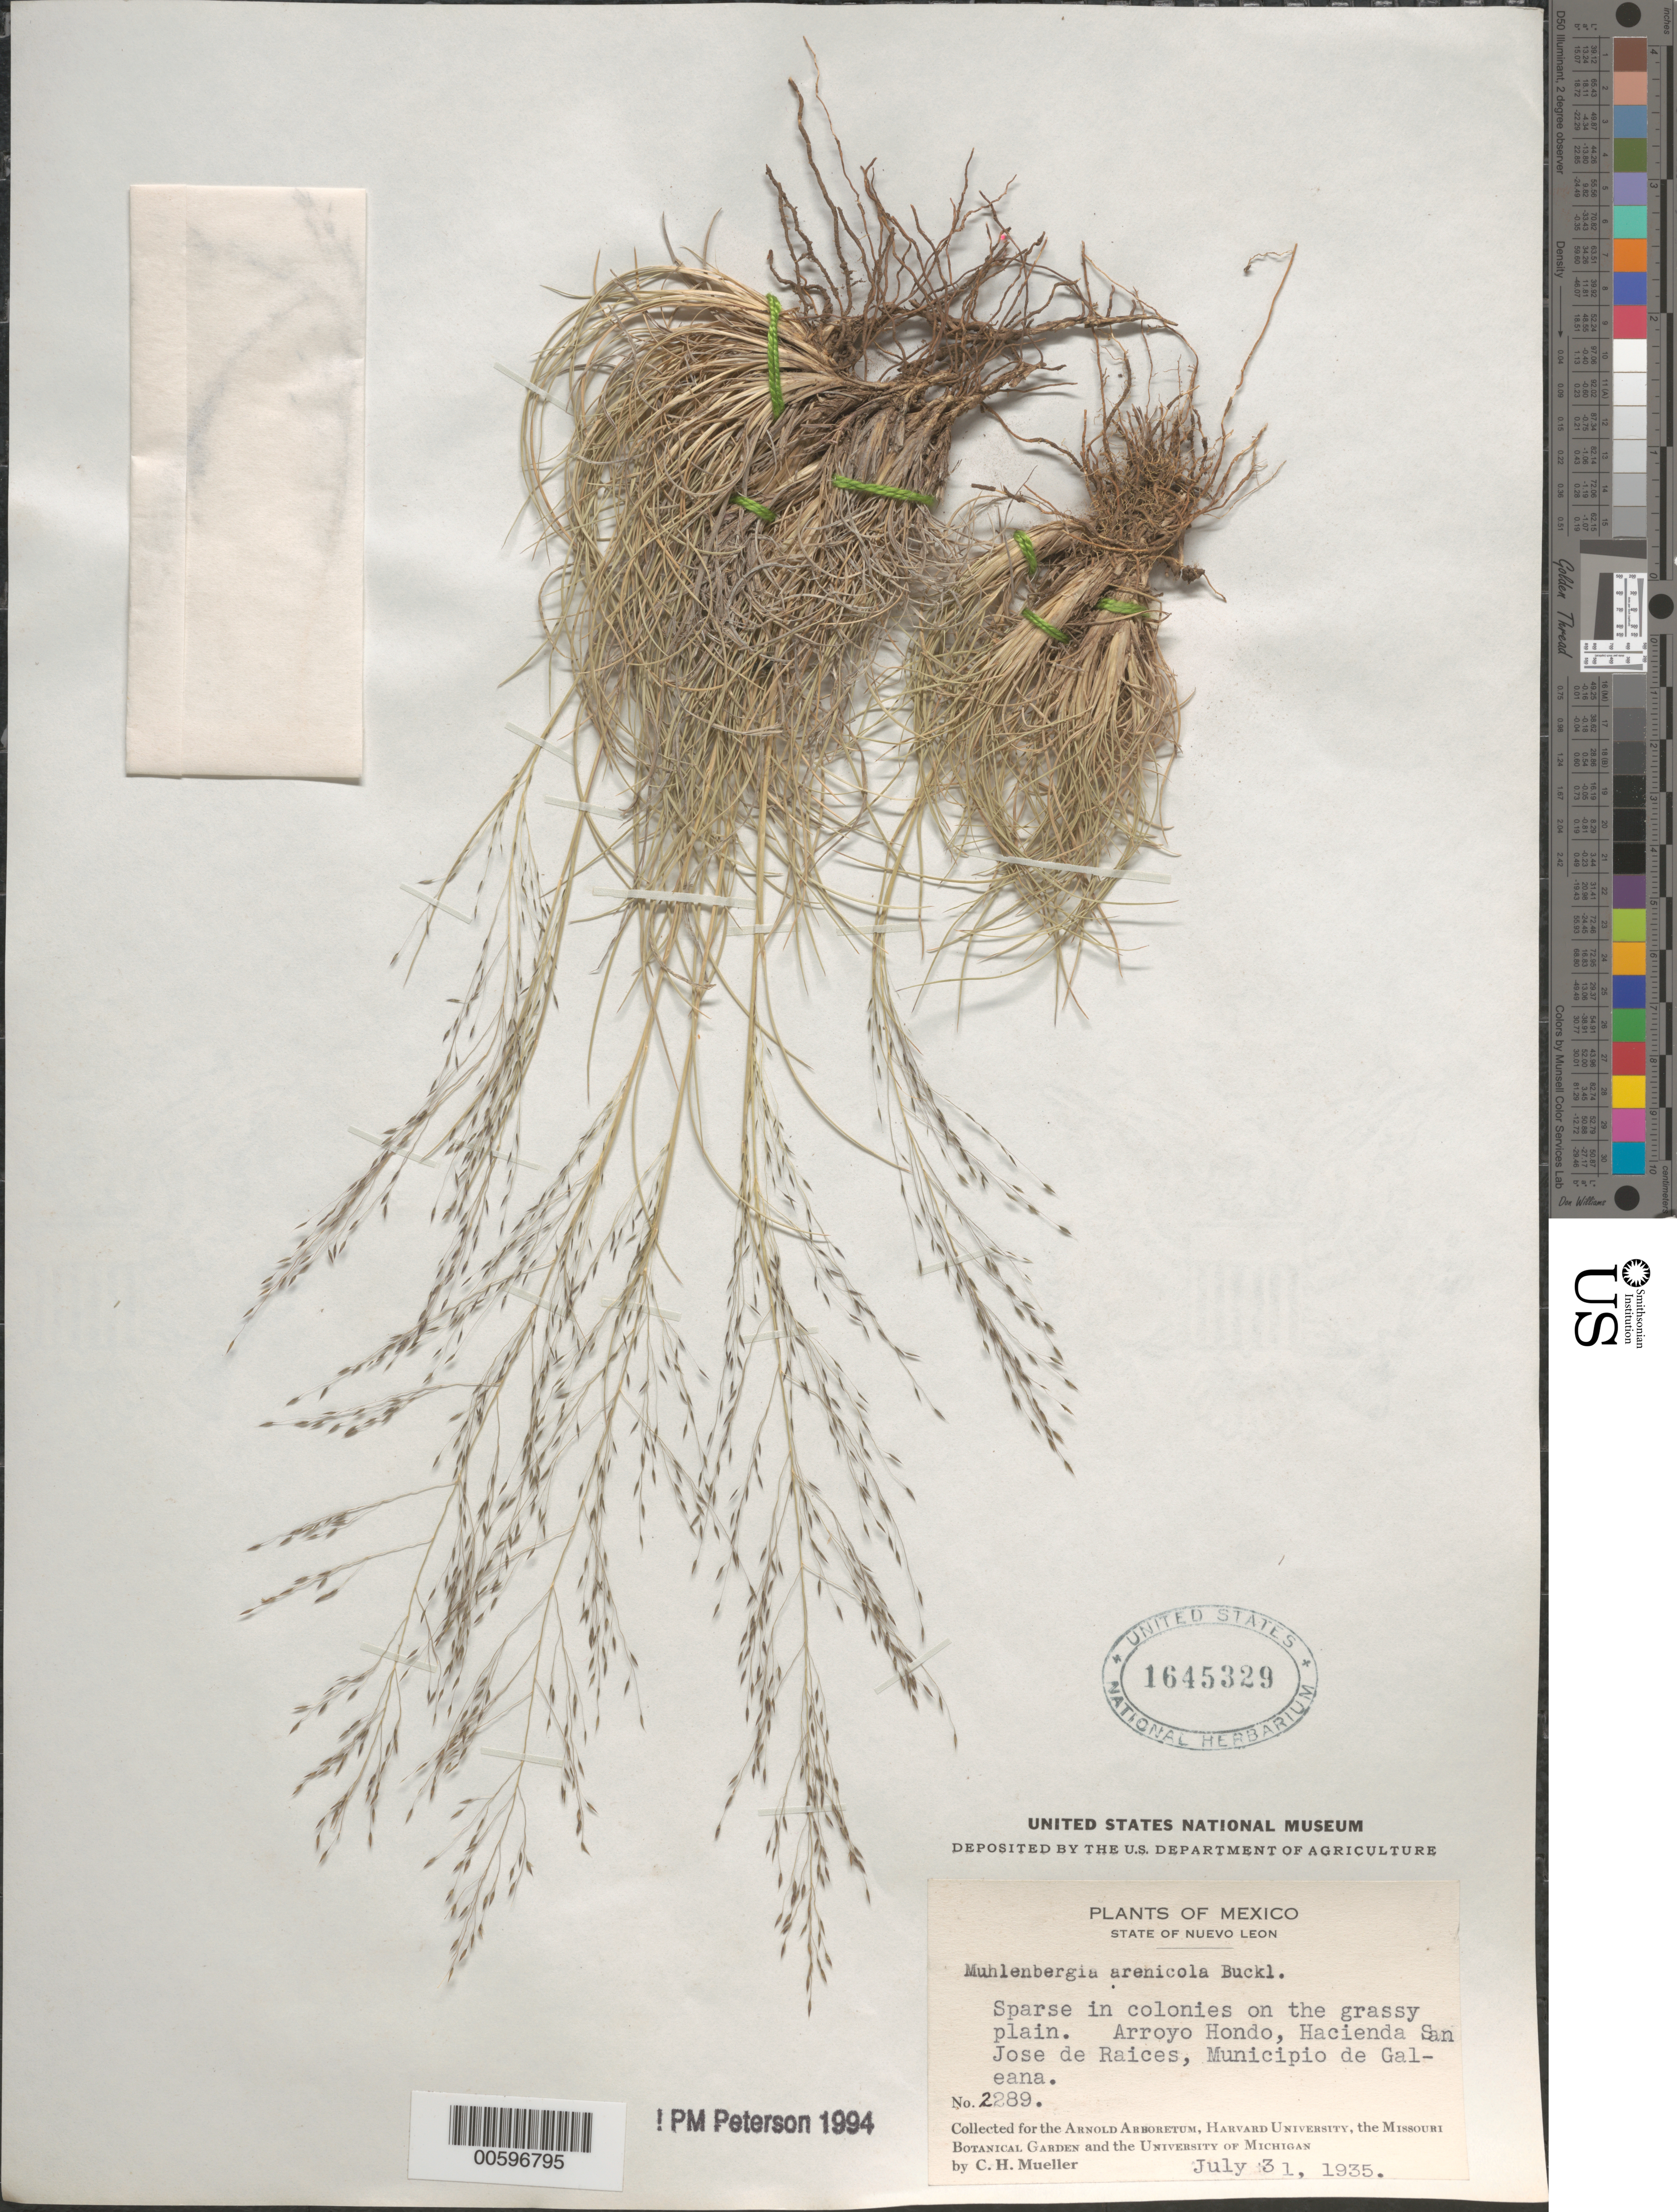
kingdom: Plantae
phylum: Tracheophyta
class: Liliopsida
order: Poales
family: Poaceae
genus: Muhlenbergia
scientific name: Muhlenbergia arenicola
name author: Buckley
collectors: C. H. Muller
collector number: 2289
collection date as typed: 31 Jul 1935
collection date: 1935-07-31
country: Mexico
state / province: Nuevo León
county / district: Galeana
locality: Arroyo Hondo, Hacienda San Jose de Raices.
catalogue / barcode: US 1645329